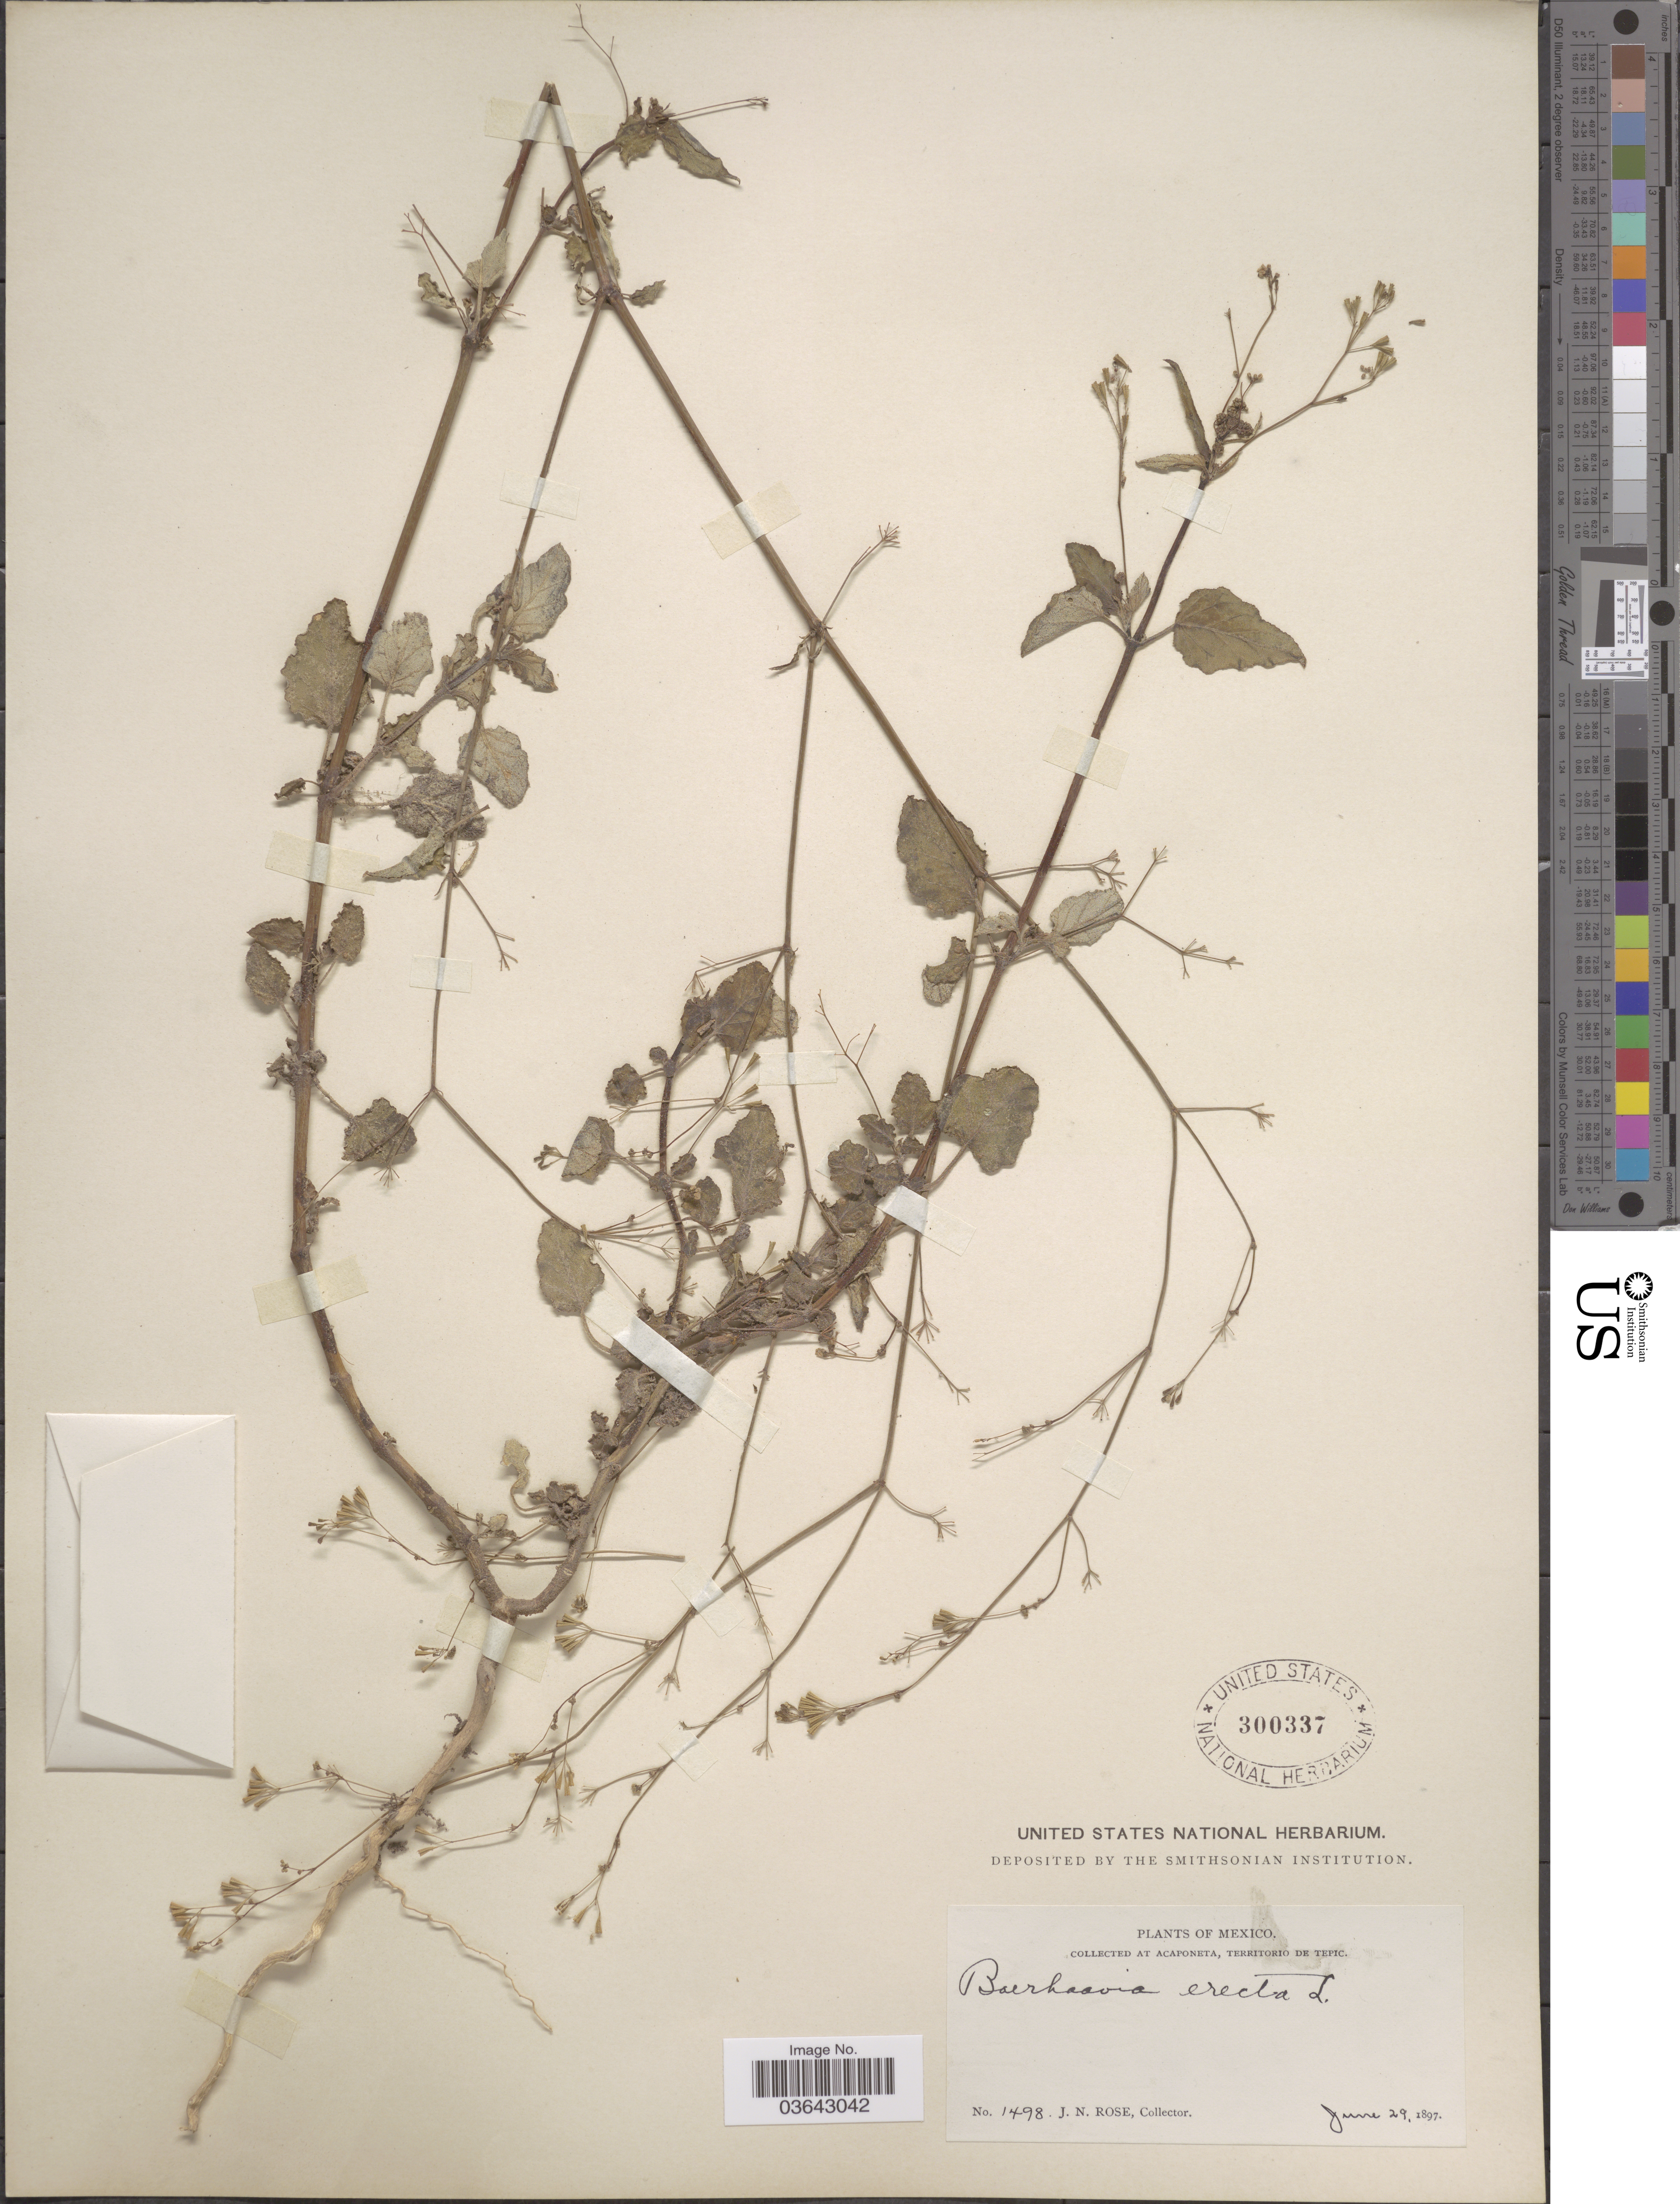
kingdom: Plantae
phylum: Tracheophyta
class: Magnoliopsida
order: Caryophyllales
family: Nyctaginaceae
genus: Boerhavia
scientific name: Boerhavia erecta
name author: L.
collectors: J. N. Rose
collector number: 1498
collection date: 1897-06-29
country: Mexico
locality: At Acaponeta, Territorio de Tepic.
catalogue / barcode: US 300337